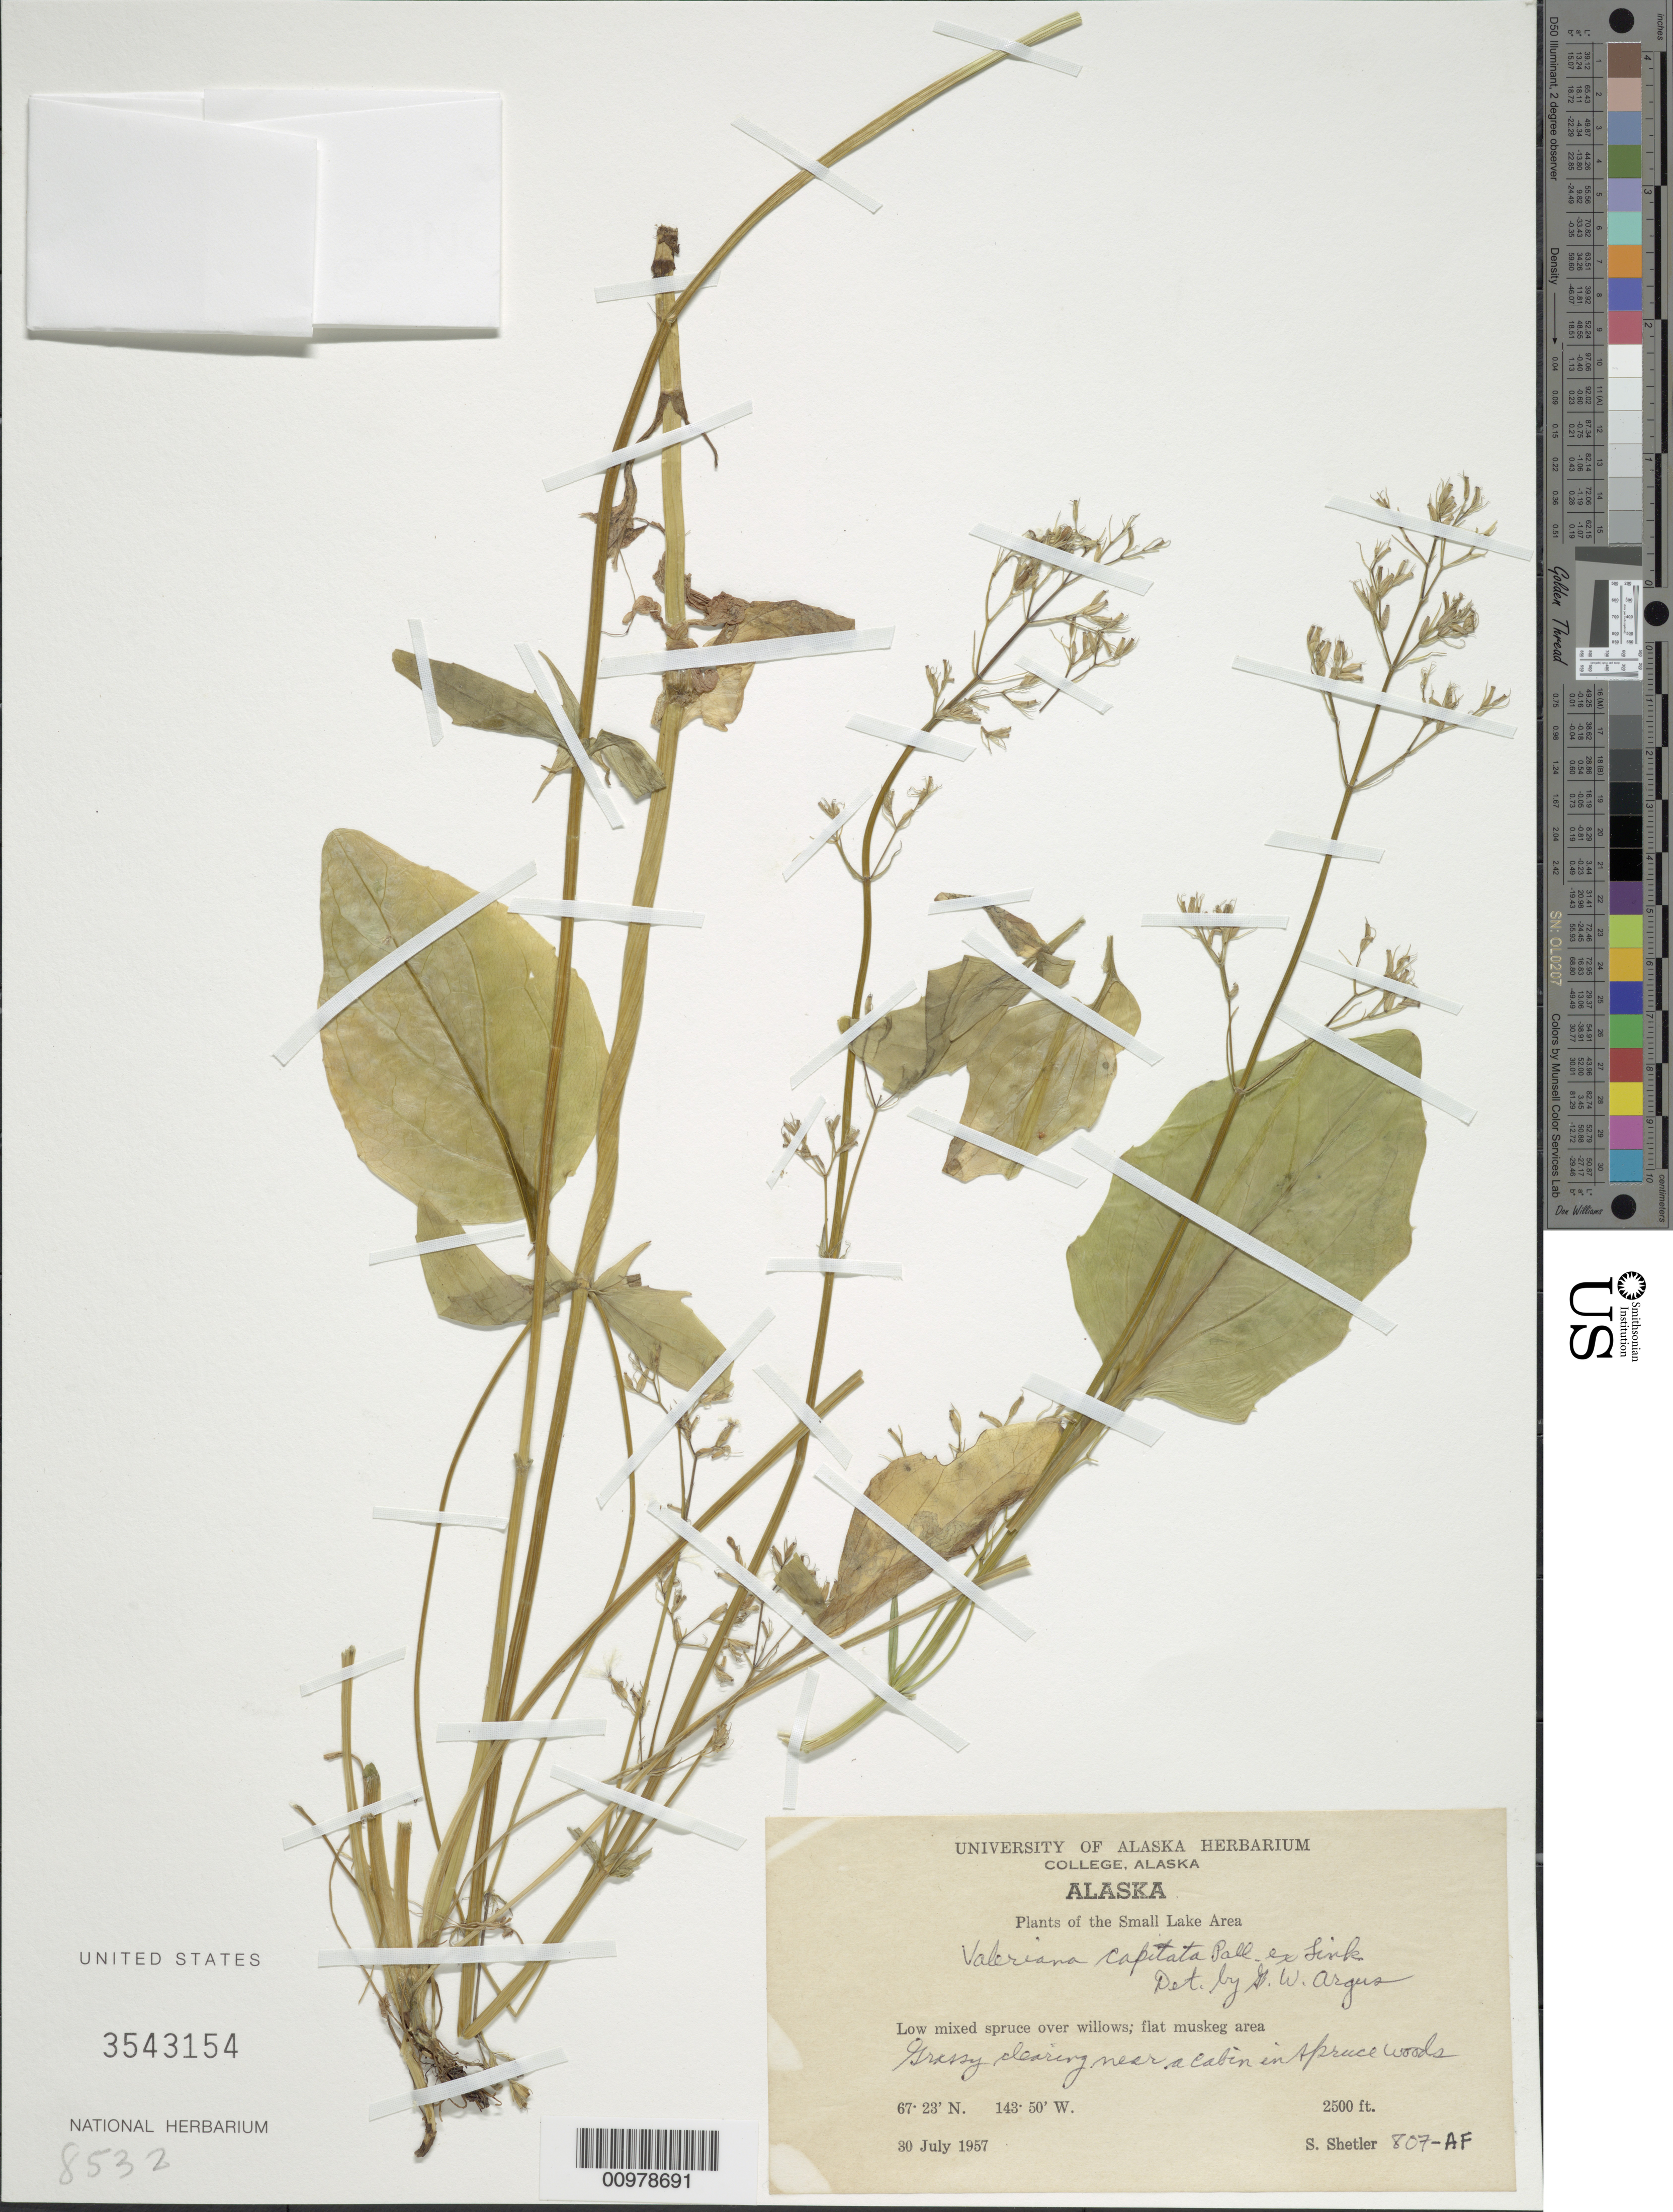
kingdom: Plantae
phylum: Tracheophyta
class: Magnoliopsida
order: Dipsacales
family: Caprifoliaceae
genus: Valeriana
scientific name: Valeriana capitata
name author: Link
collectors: S. Shetler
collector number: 807-AF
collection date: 1957-07-30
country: United States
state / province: Alaska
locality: Small Lake Area.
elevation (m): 762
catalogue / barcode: US 3543154